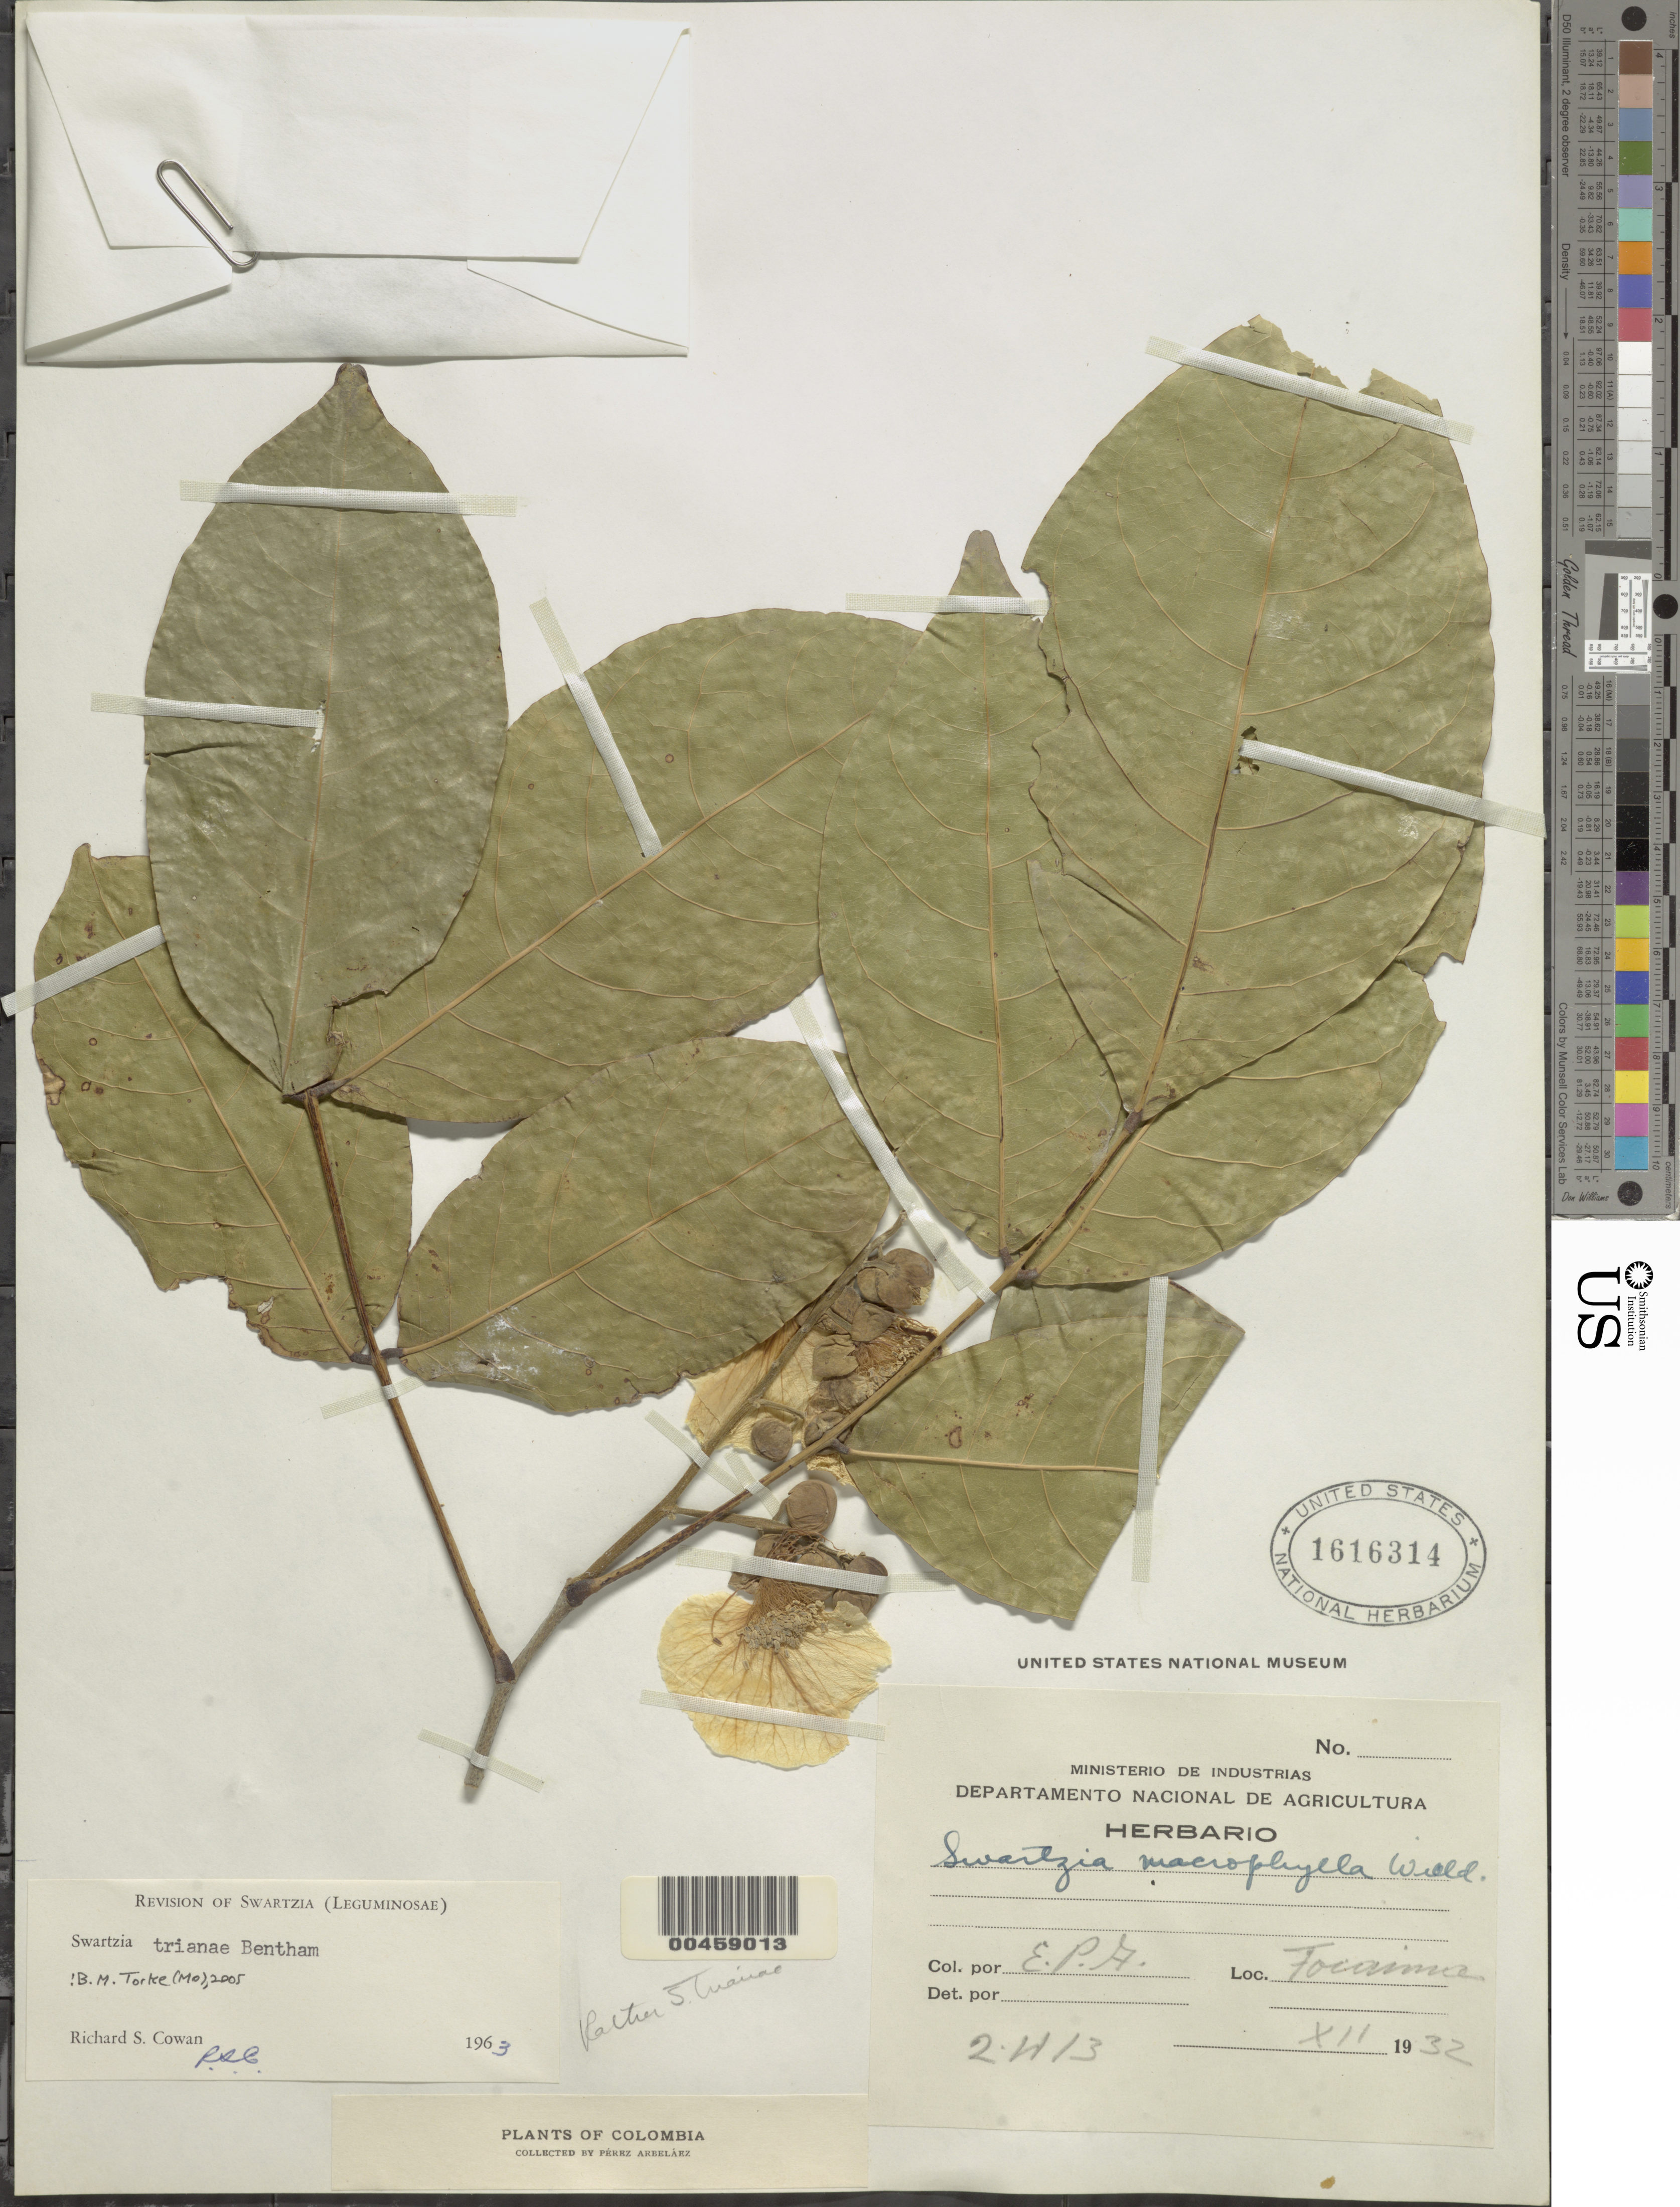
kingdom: Plantae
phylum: Tracheophyta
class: Magnoliopsida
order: Fabales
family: Fabaceae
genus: Swartzia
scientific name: Swartzia trianae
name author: Benth. in Mart.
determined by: Cowan, R. S.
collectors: E. Pérez Arbeláez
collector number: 21113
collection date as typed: Dec 1932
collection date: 1932-12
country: Colombia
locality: Fouaimie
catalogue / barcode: US 1616314